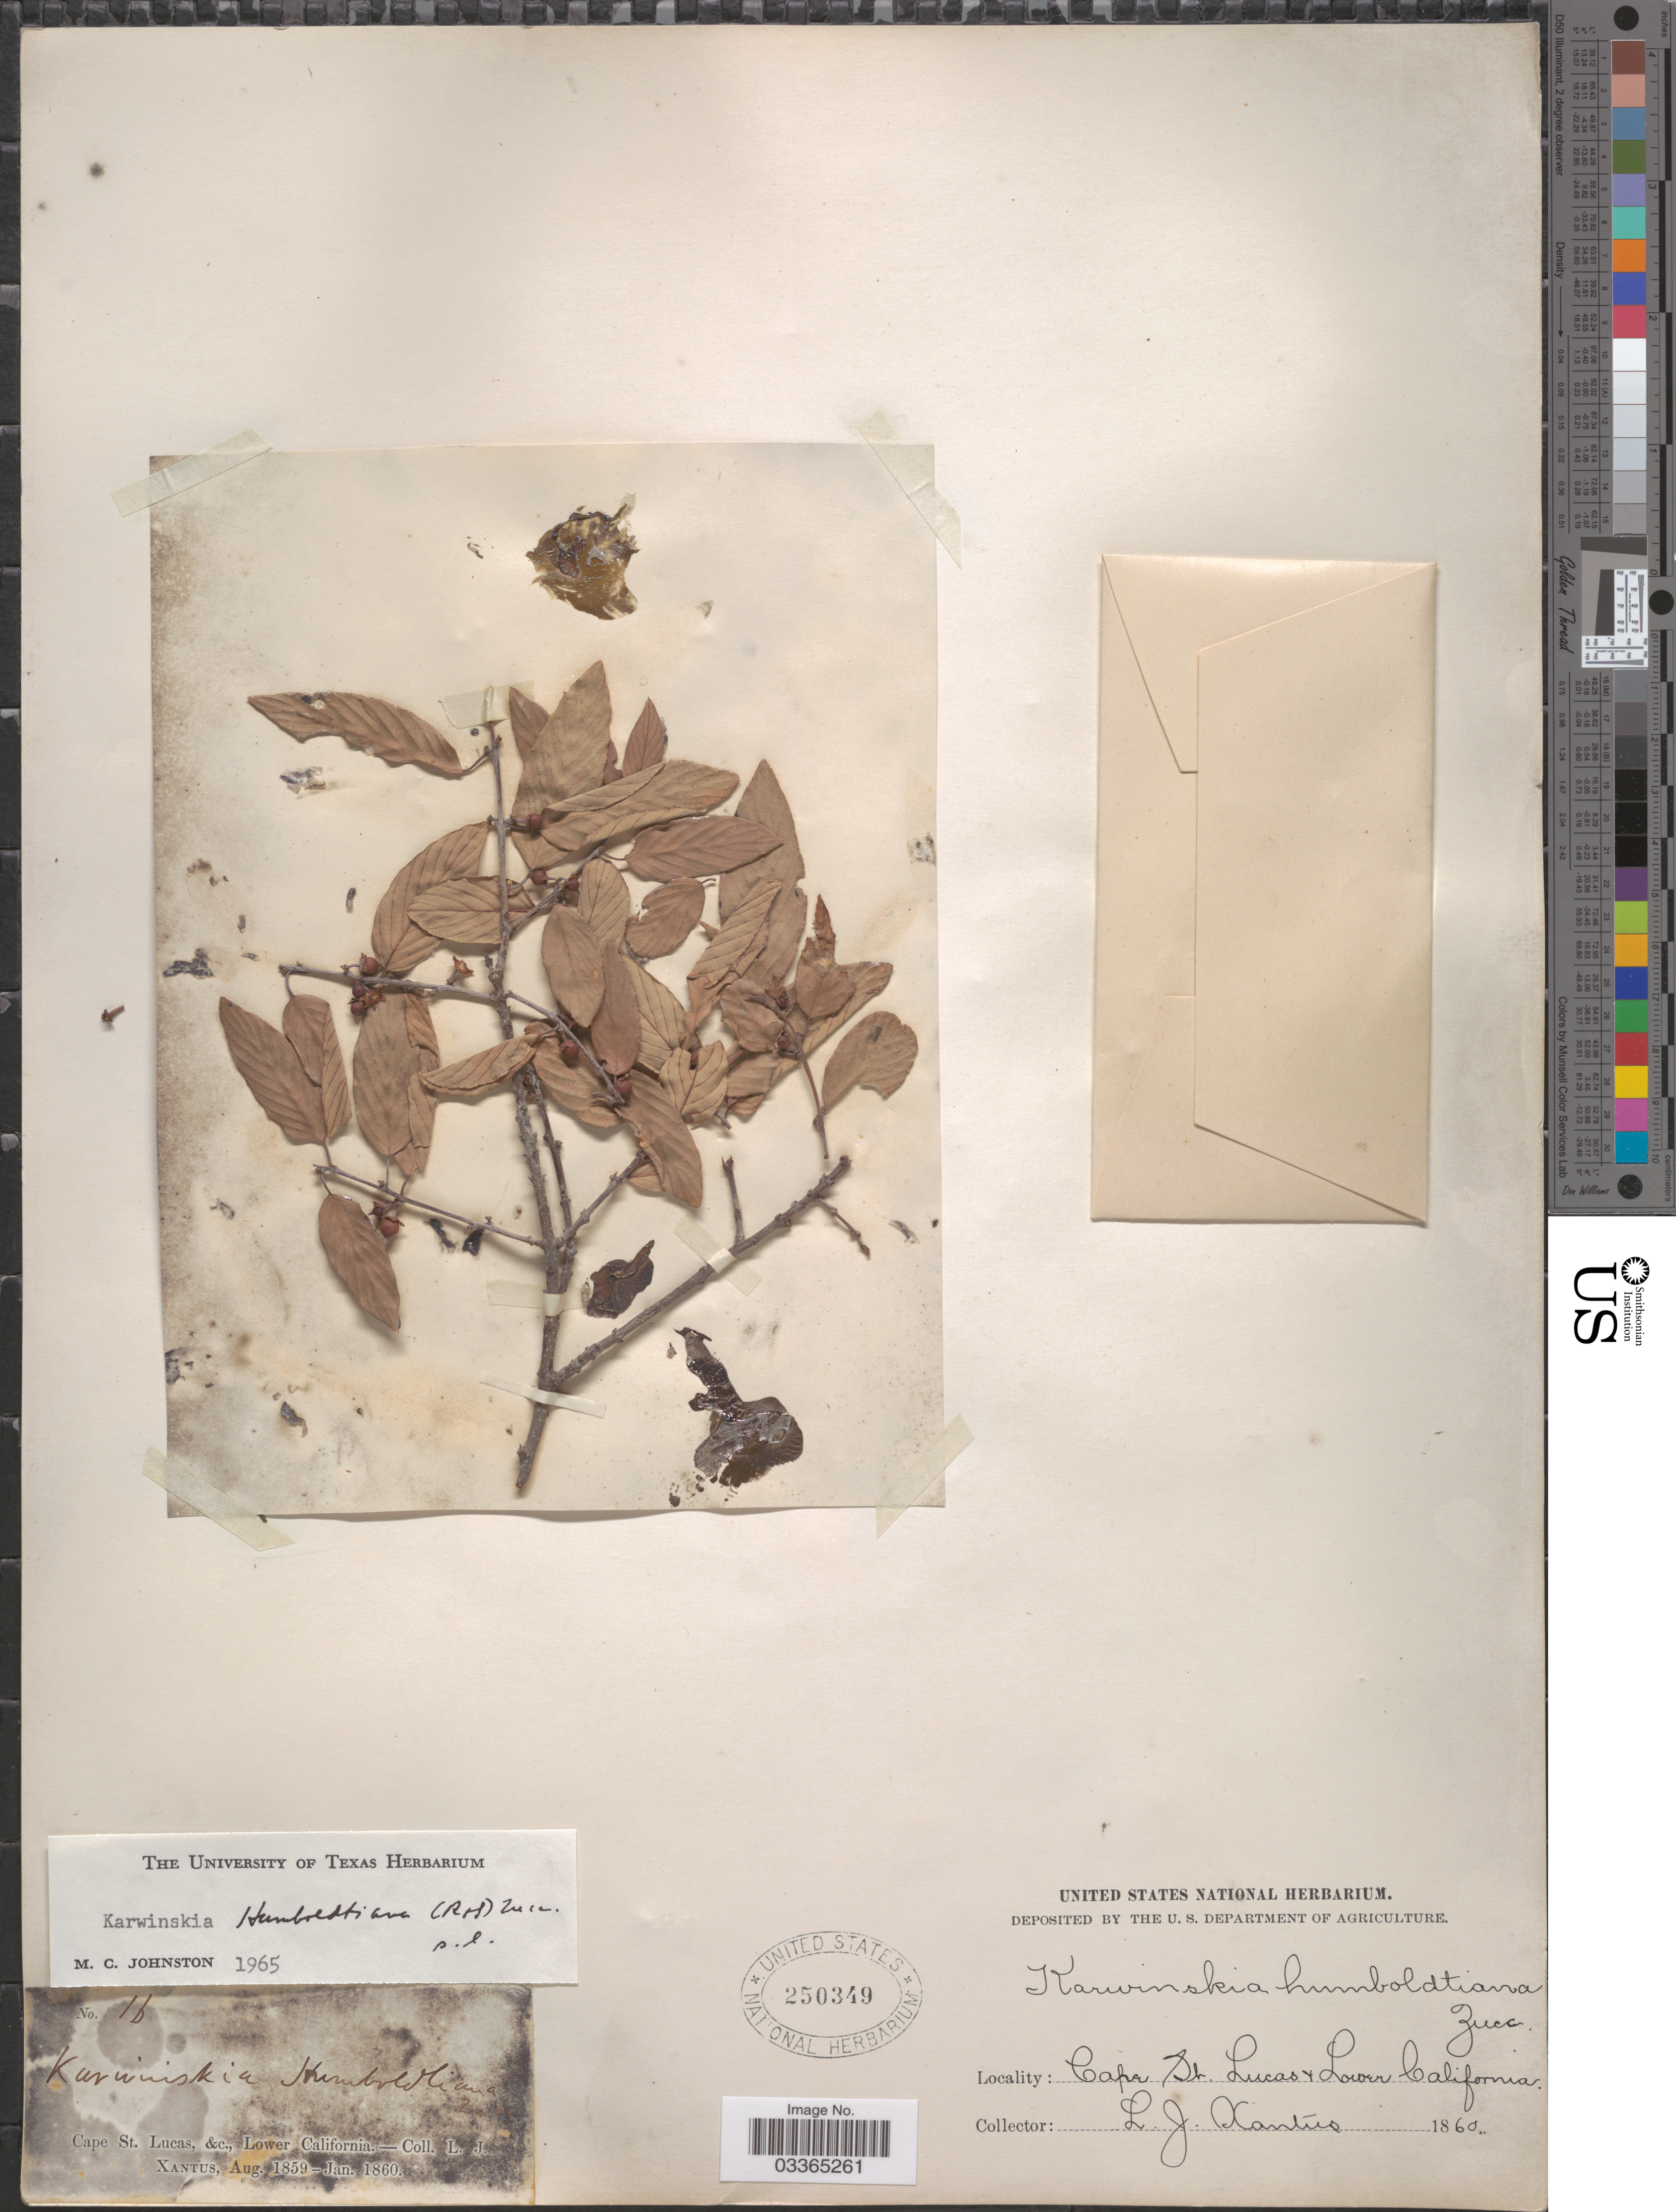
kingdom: Plantae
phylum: Tracheophyta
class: Magnoliopsida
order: Rosales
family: Rhamnaceae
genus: Karwinskia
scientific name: Karwinskia humboldtiana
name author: (Schult.) Zucc.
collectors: L. J. Xantus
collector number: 1b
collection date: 1859-08/1860-01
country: Mexico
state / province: Baja California Sur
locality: Cape St. Lucas, &c., Lower California.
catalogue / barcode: US 250349